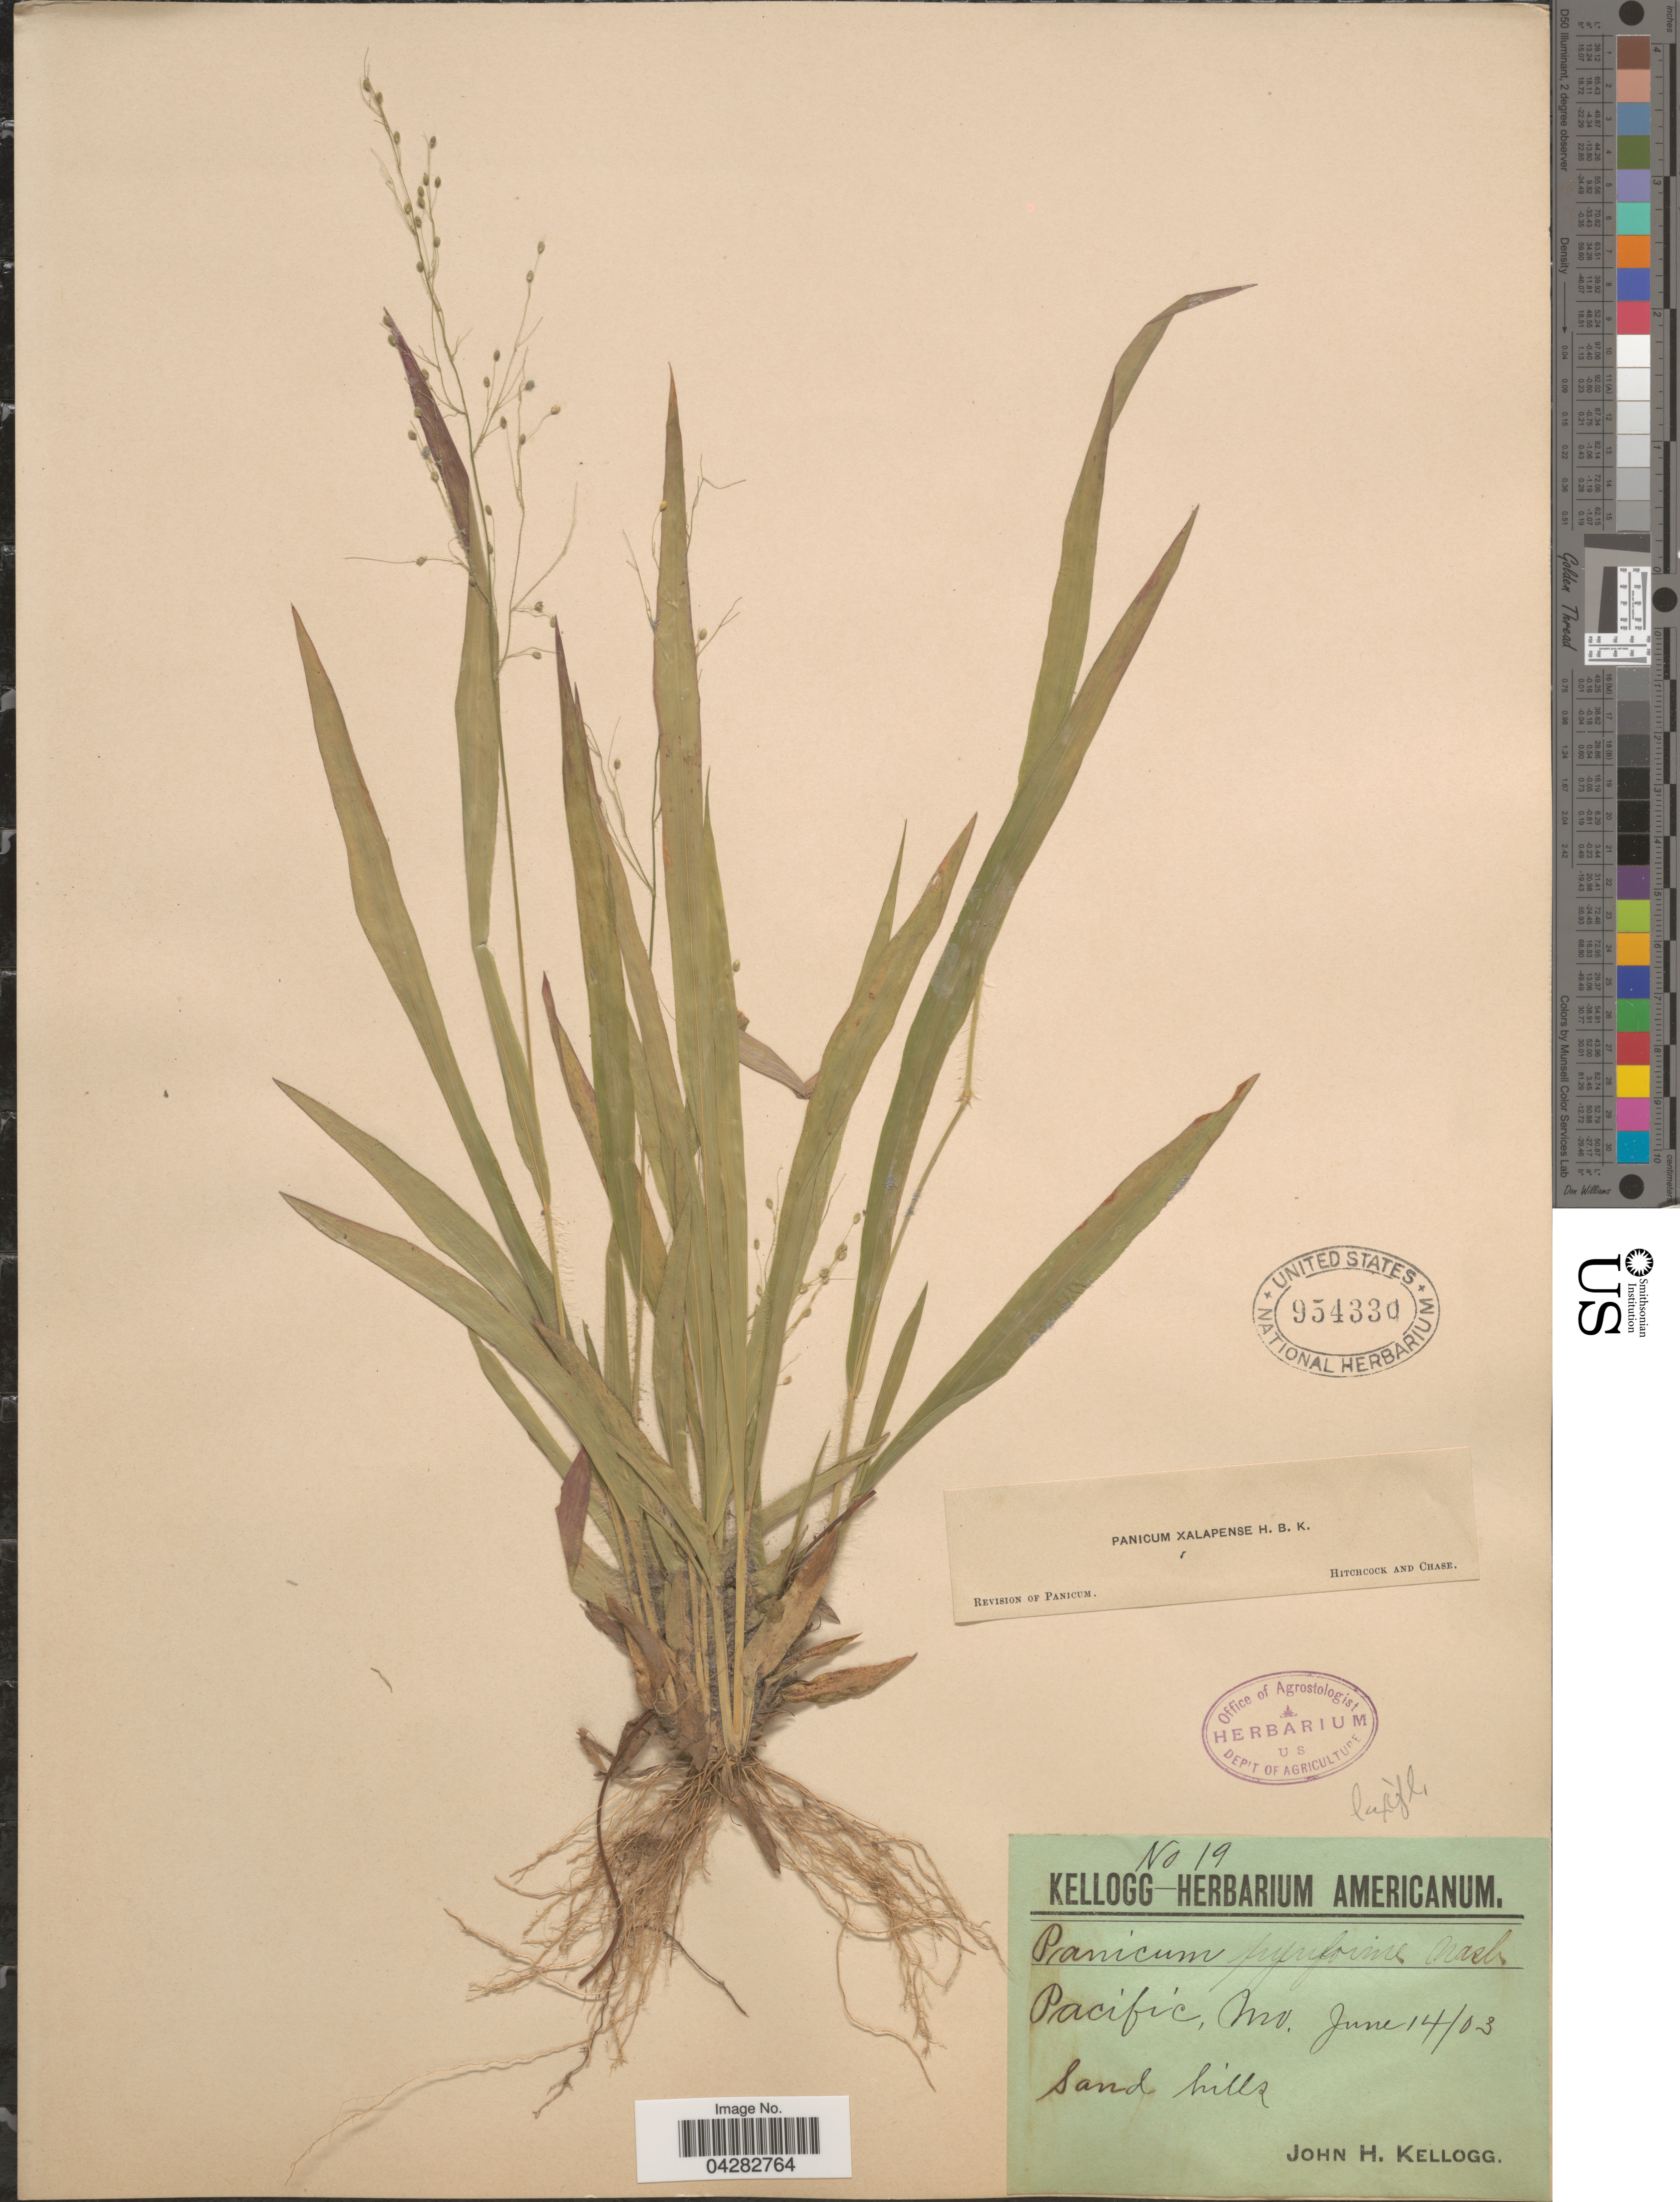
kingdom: Plantae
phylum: Tracheophyta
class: Liliopsida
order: Poales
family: Poaceae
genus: Dichanthelium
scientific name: Dichanthelium laxiflorum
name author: (Lam.) Gould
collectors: J. H. Kellogg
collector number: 19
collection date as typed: Transcribed d/m/y: 14/6/3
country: United States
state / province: Missouri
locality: Pacific. Sand hills.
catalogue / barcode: US 954330